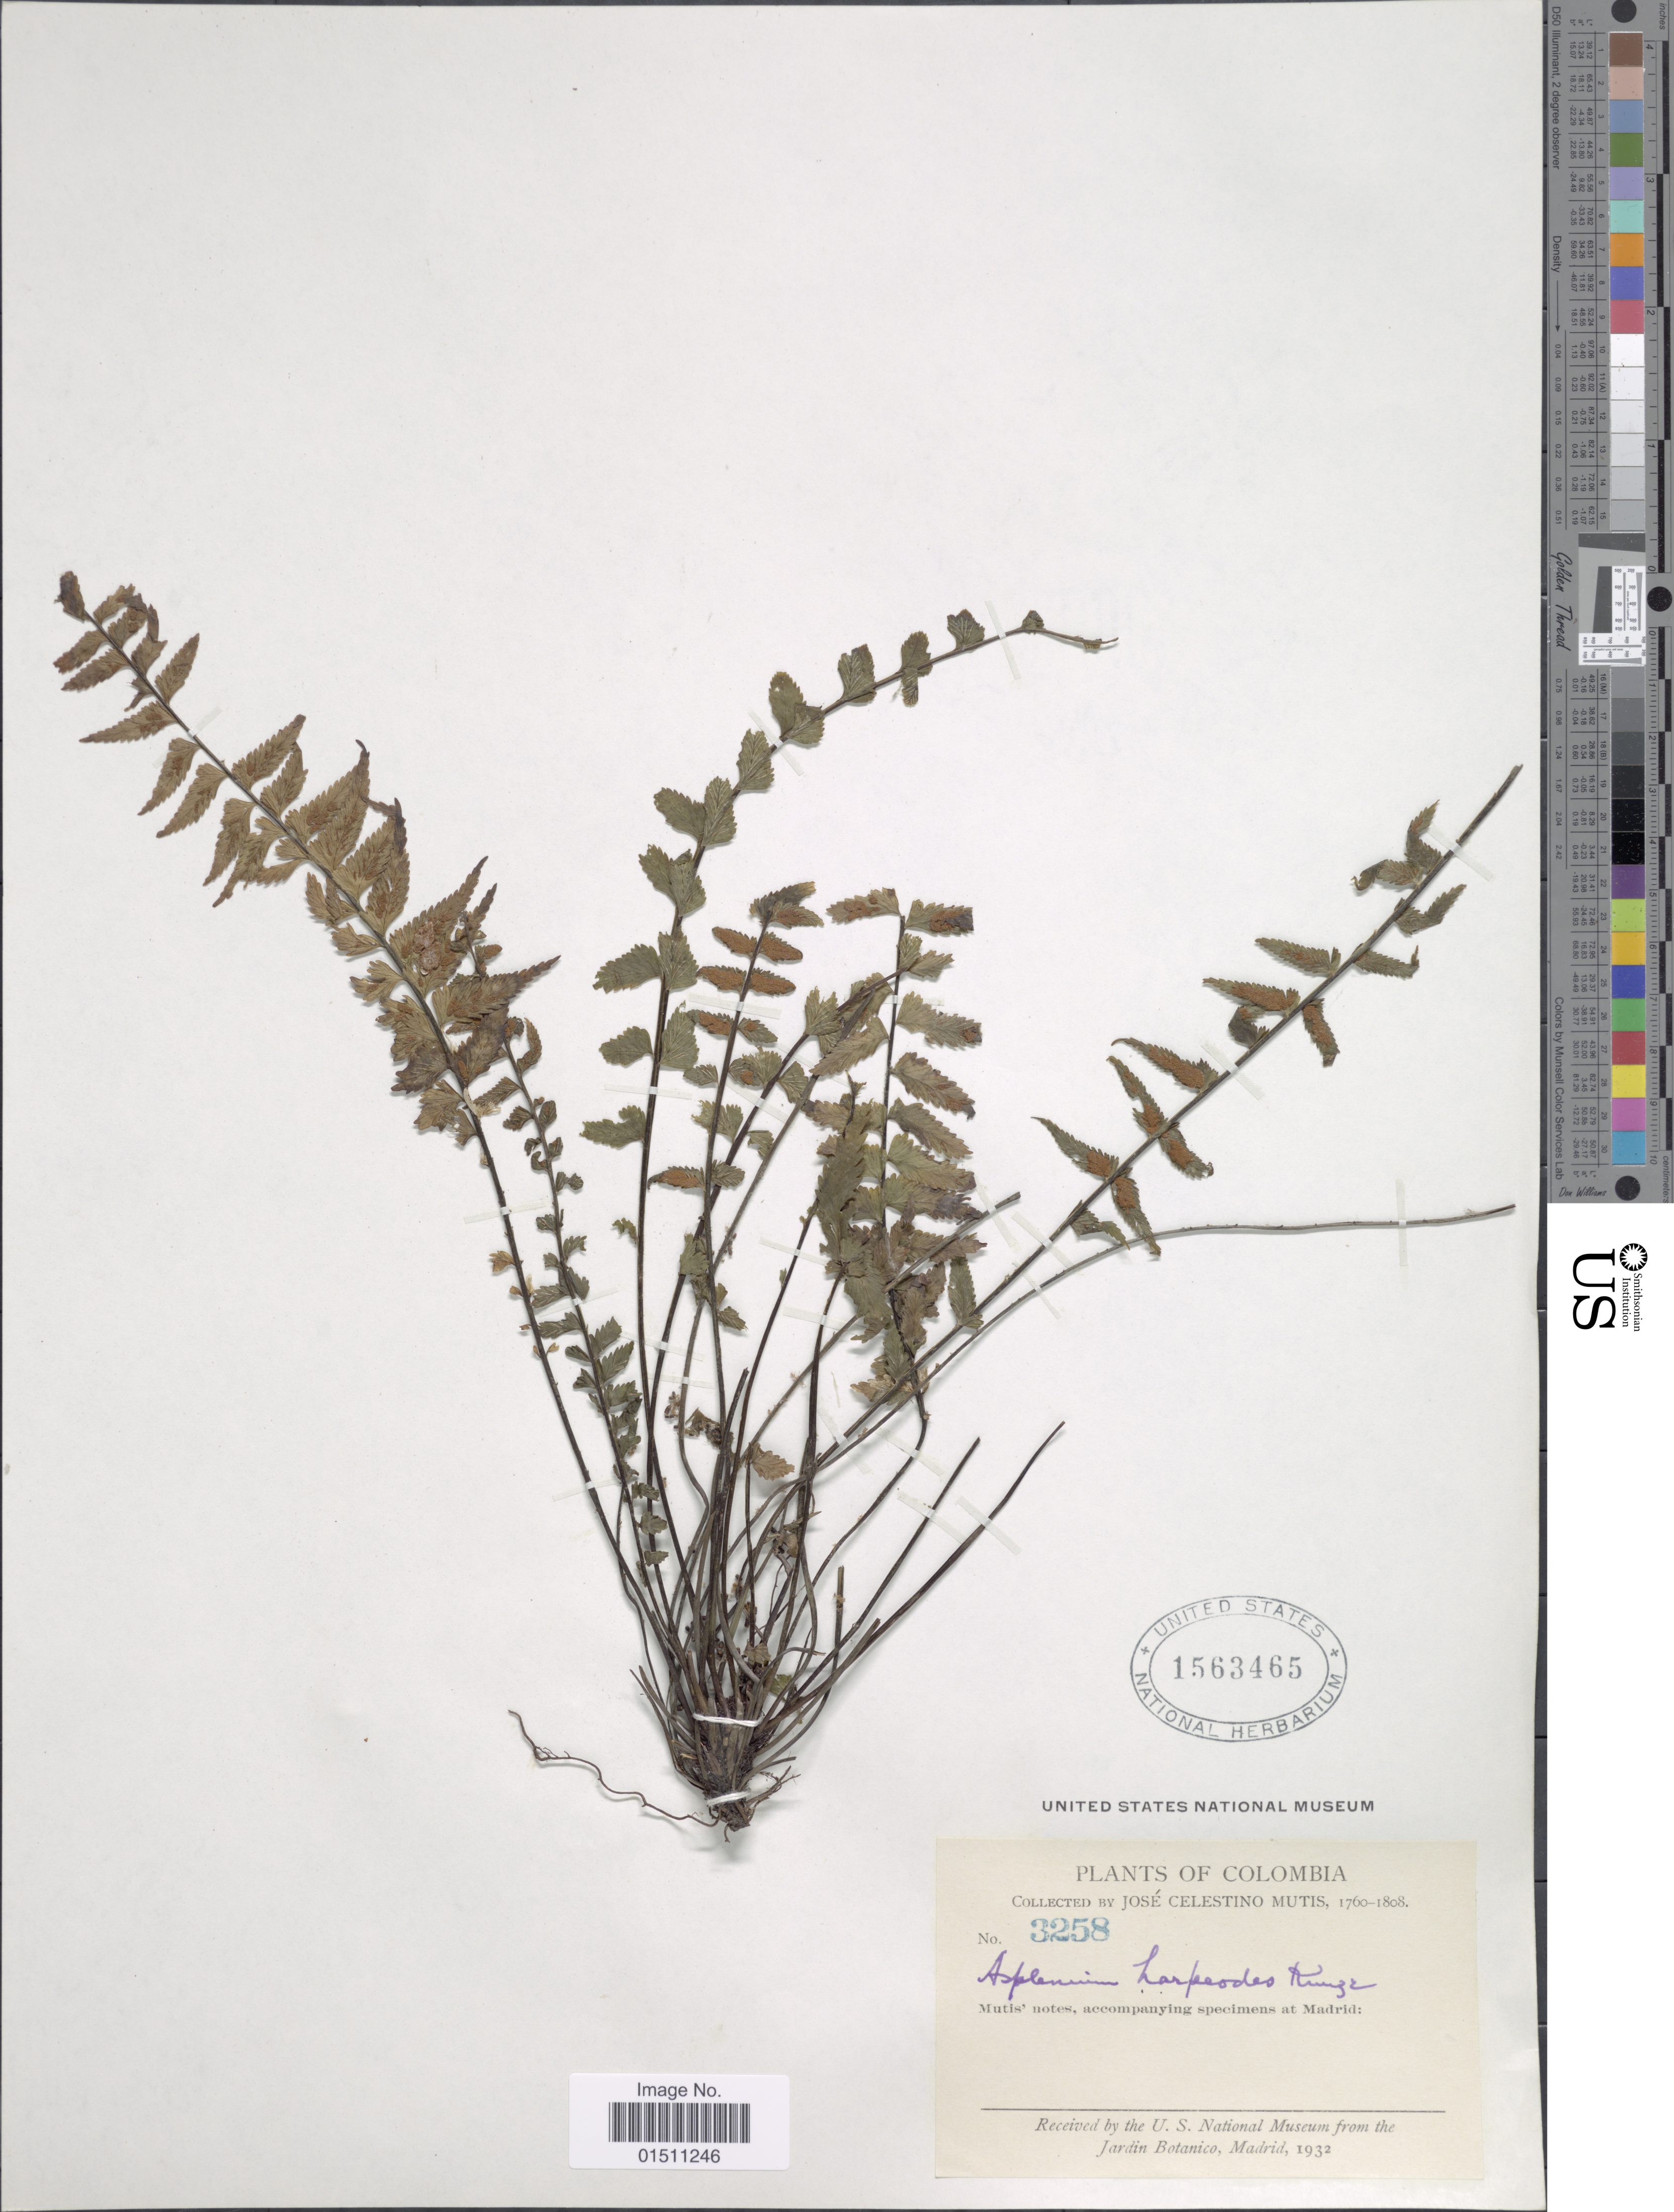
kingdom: Plantae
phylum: Tracheophyta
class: Polypodiopsida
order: Polypodiales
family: Aspleniaceae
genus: Asplenium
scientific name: Asplenium harpeodes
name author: Kunze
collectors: J. C. B. Mutis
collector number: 3258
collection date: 1760/1808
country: Colombia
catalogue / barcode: US 1563465